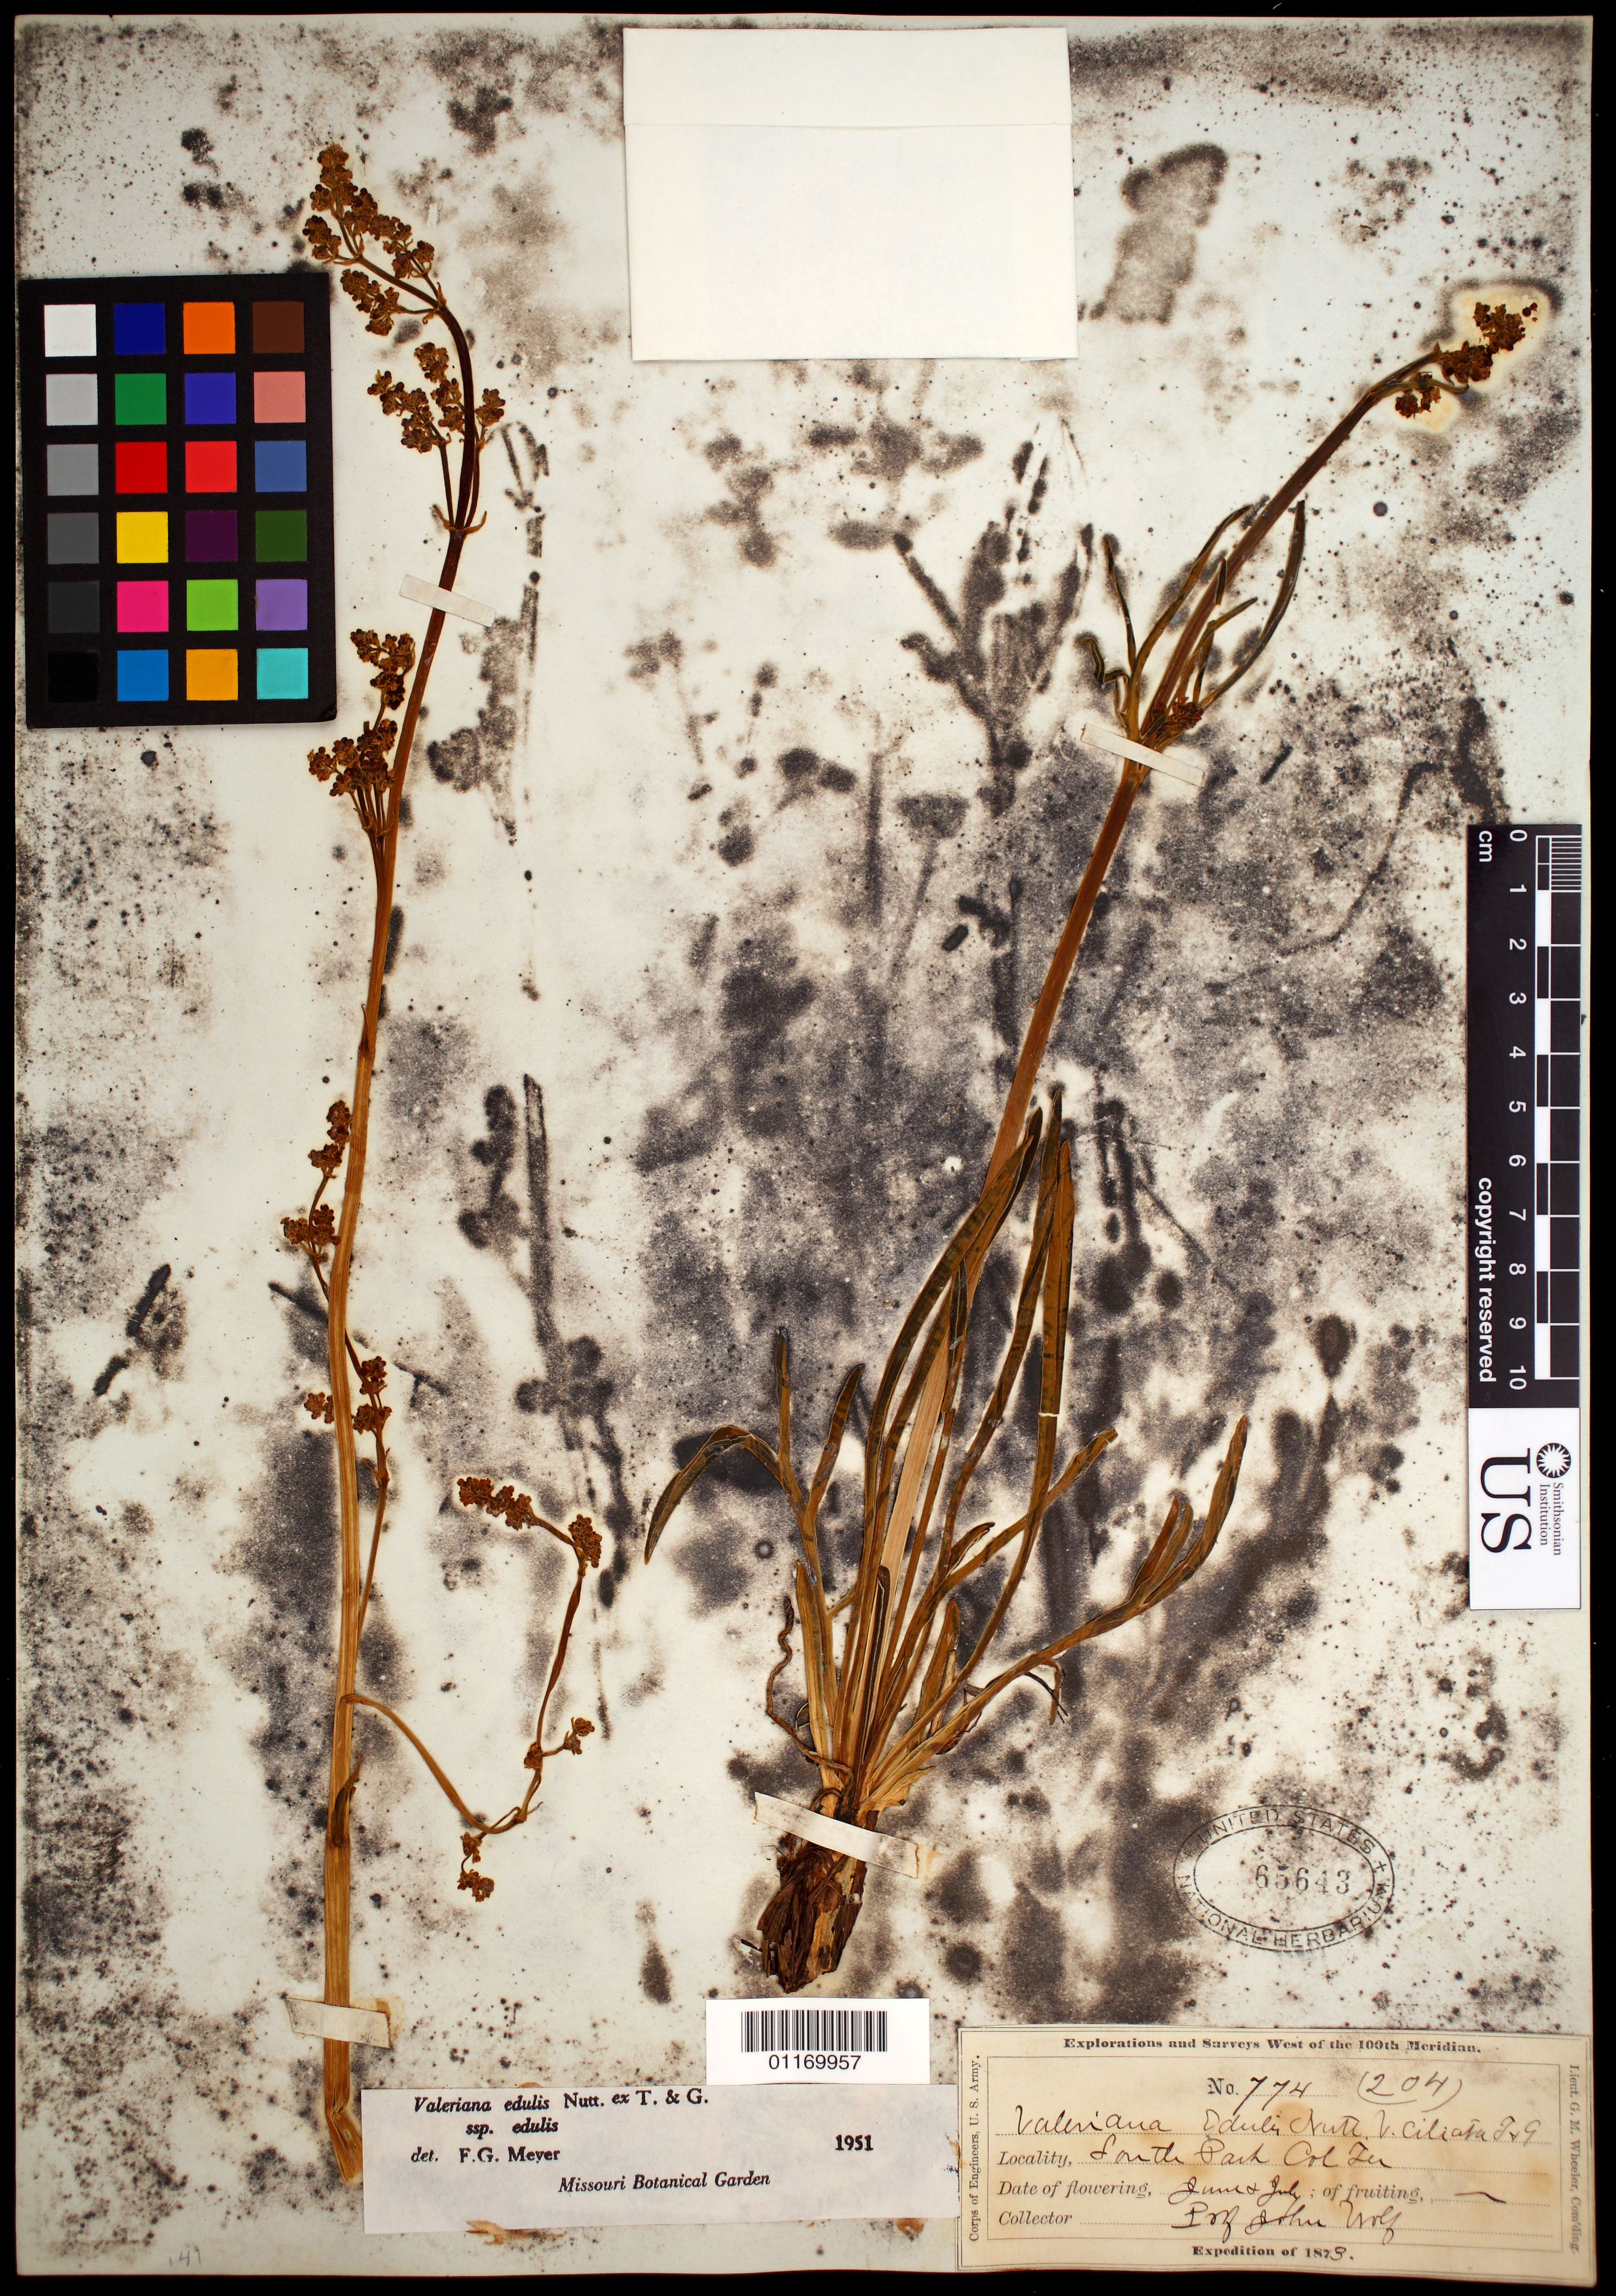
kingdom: Plantae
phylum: Tracheophyta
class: Magnoliopsida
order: Dipsacales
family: Caprifoliaceae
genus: Valeriana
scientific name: Valeriana edulis subsp. edulis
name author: Nutt.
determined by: Meyer, F. G.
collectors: J. Wolf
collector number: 774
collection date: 1873-06/1873-07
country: United States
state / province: Colorado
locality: South Park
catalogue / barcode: US 65643